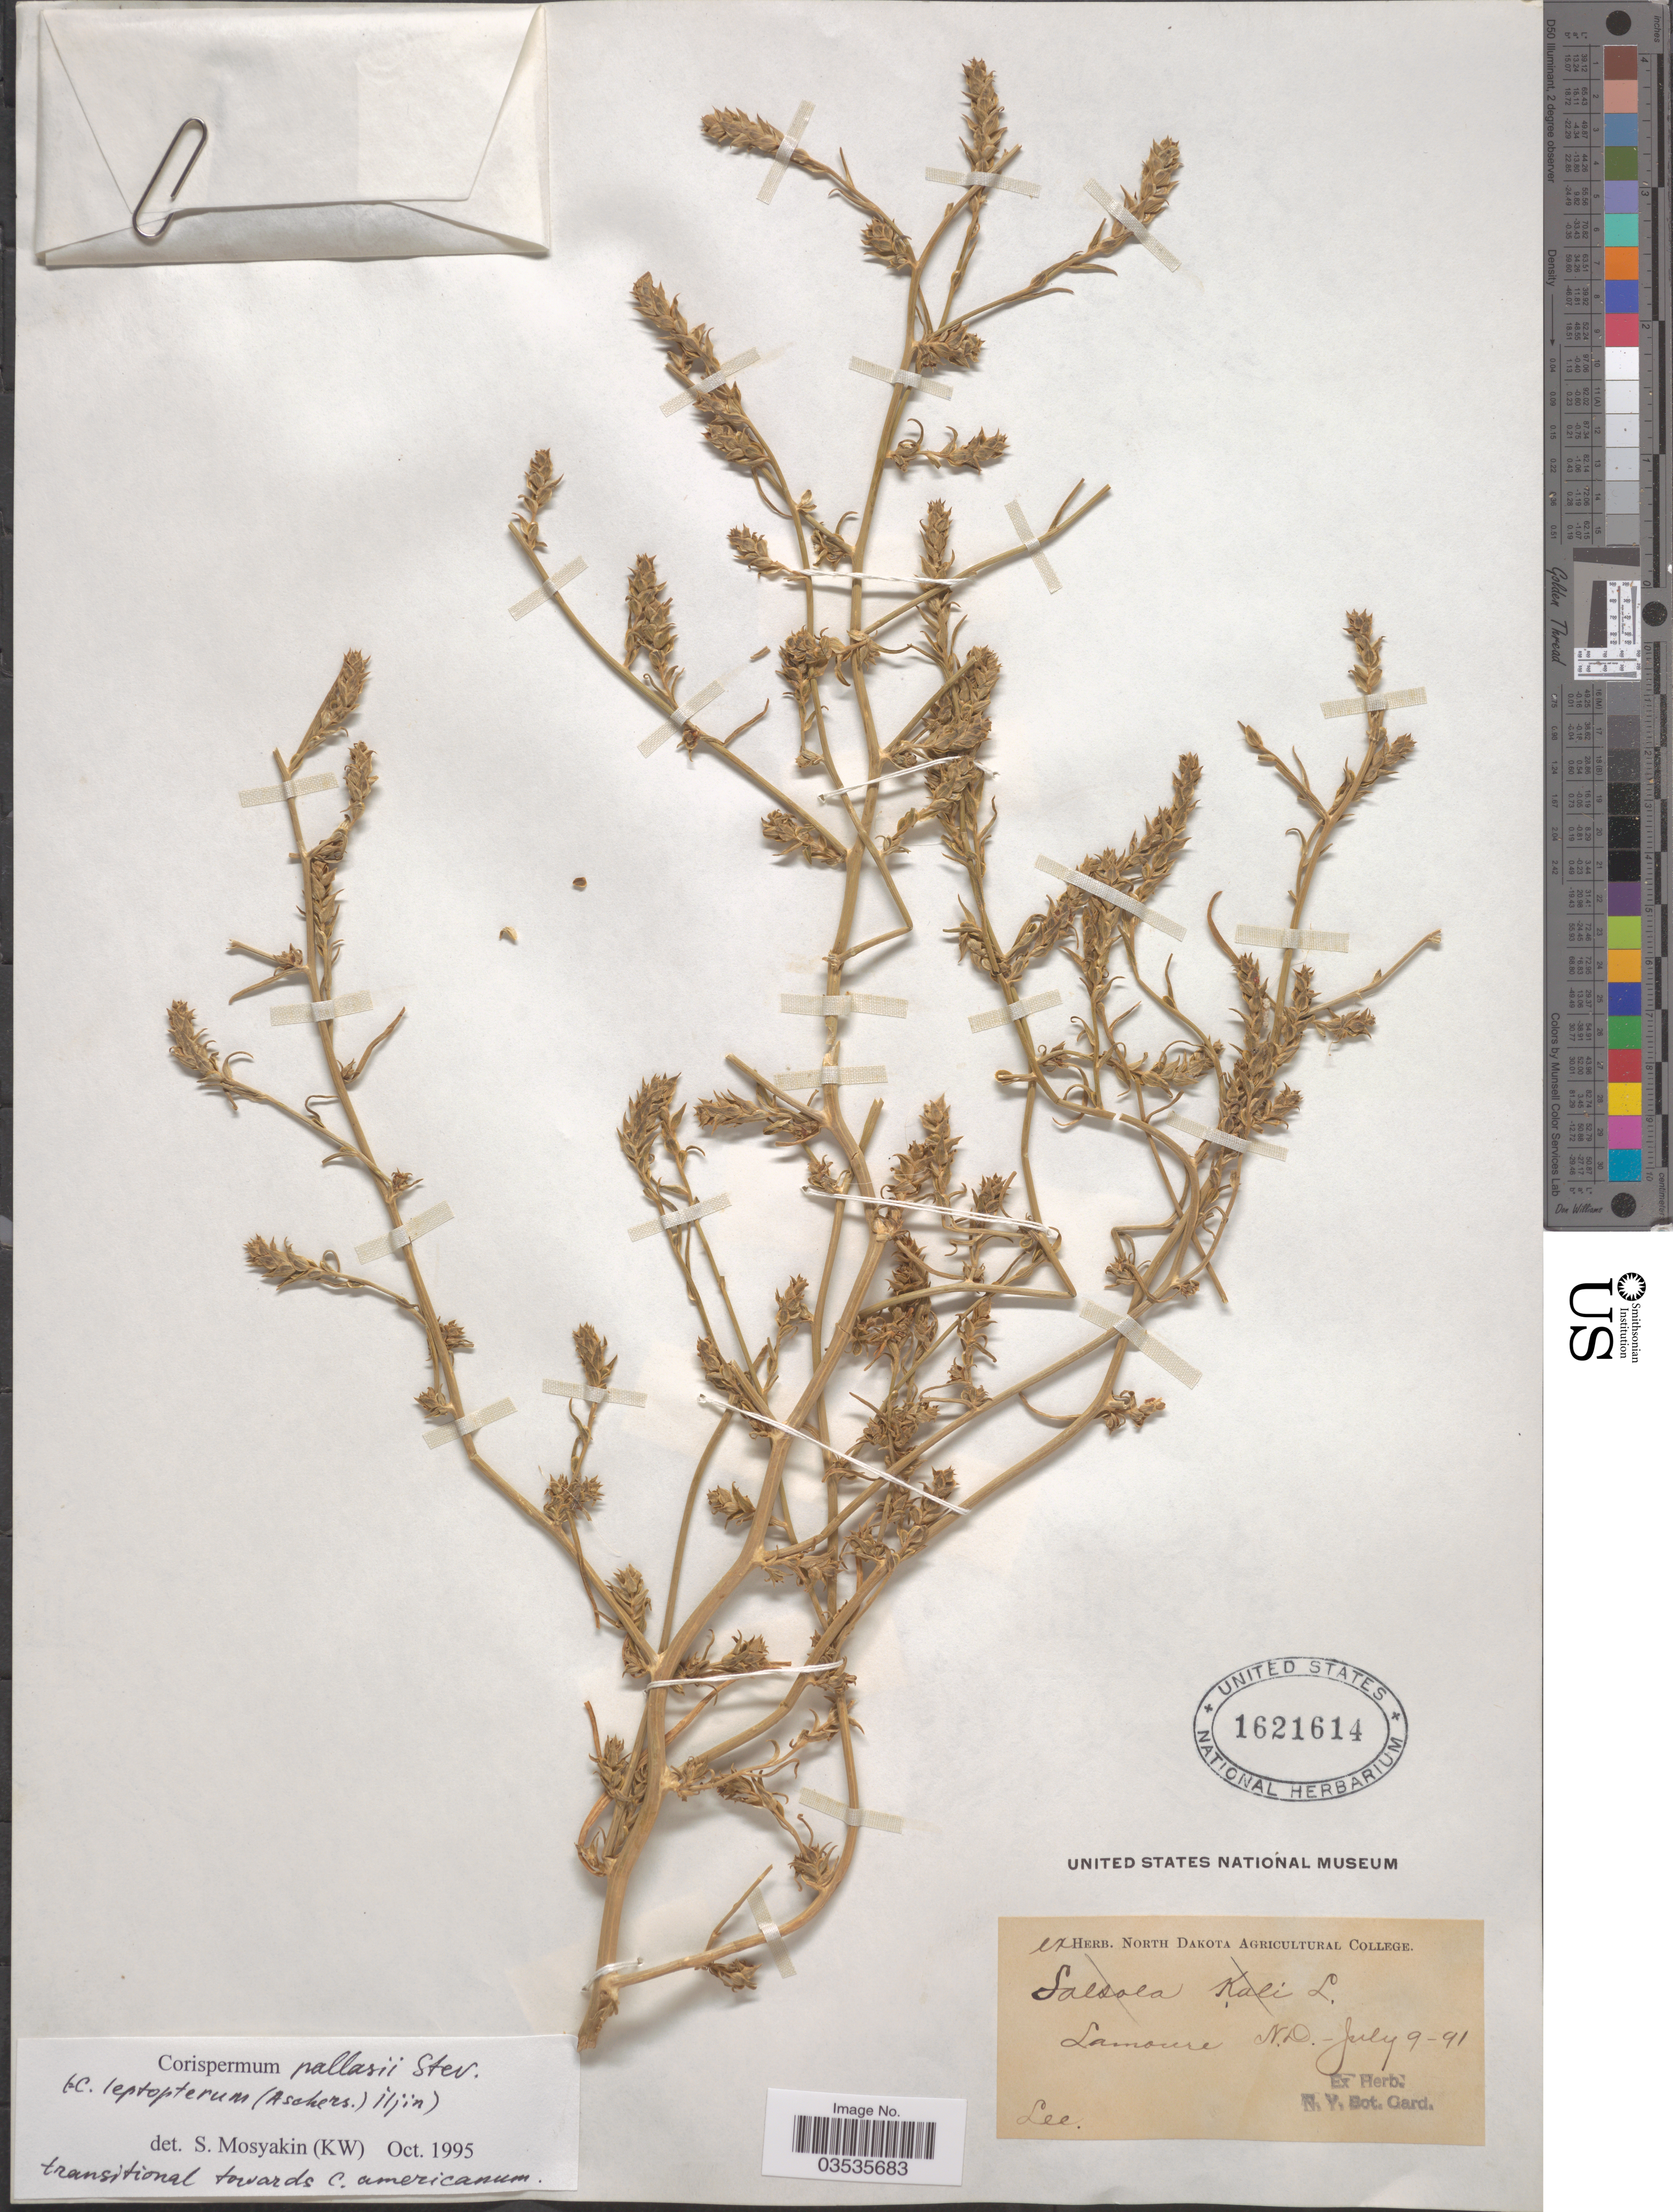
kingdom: Plantae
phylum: Tracheophyta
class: Magnoliopsida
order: Caryophyllales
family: Amaranthaceae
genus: Corispermum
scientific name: Corispermum pallasii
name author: Steven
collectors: -. Lee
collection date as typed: Transcribed d/m/y: 9/7/91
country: United States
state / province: North Dakota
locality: Lamoure.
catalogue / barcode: US 1621614